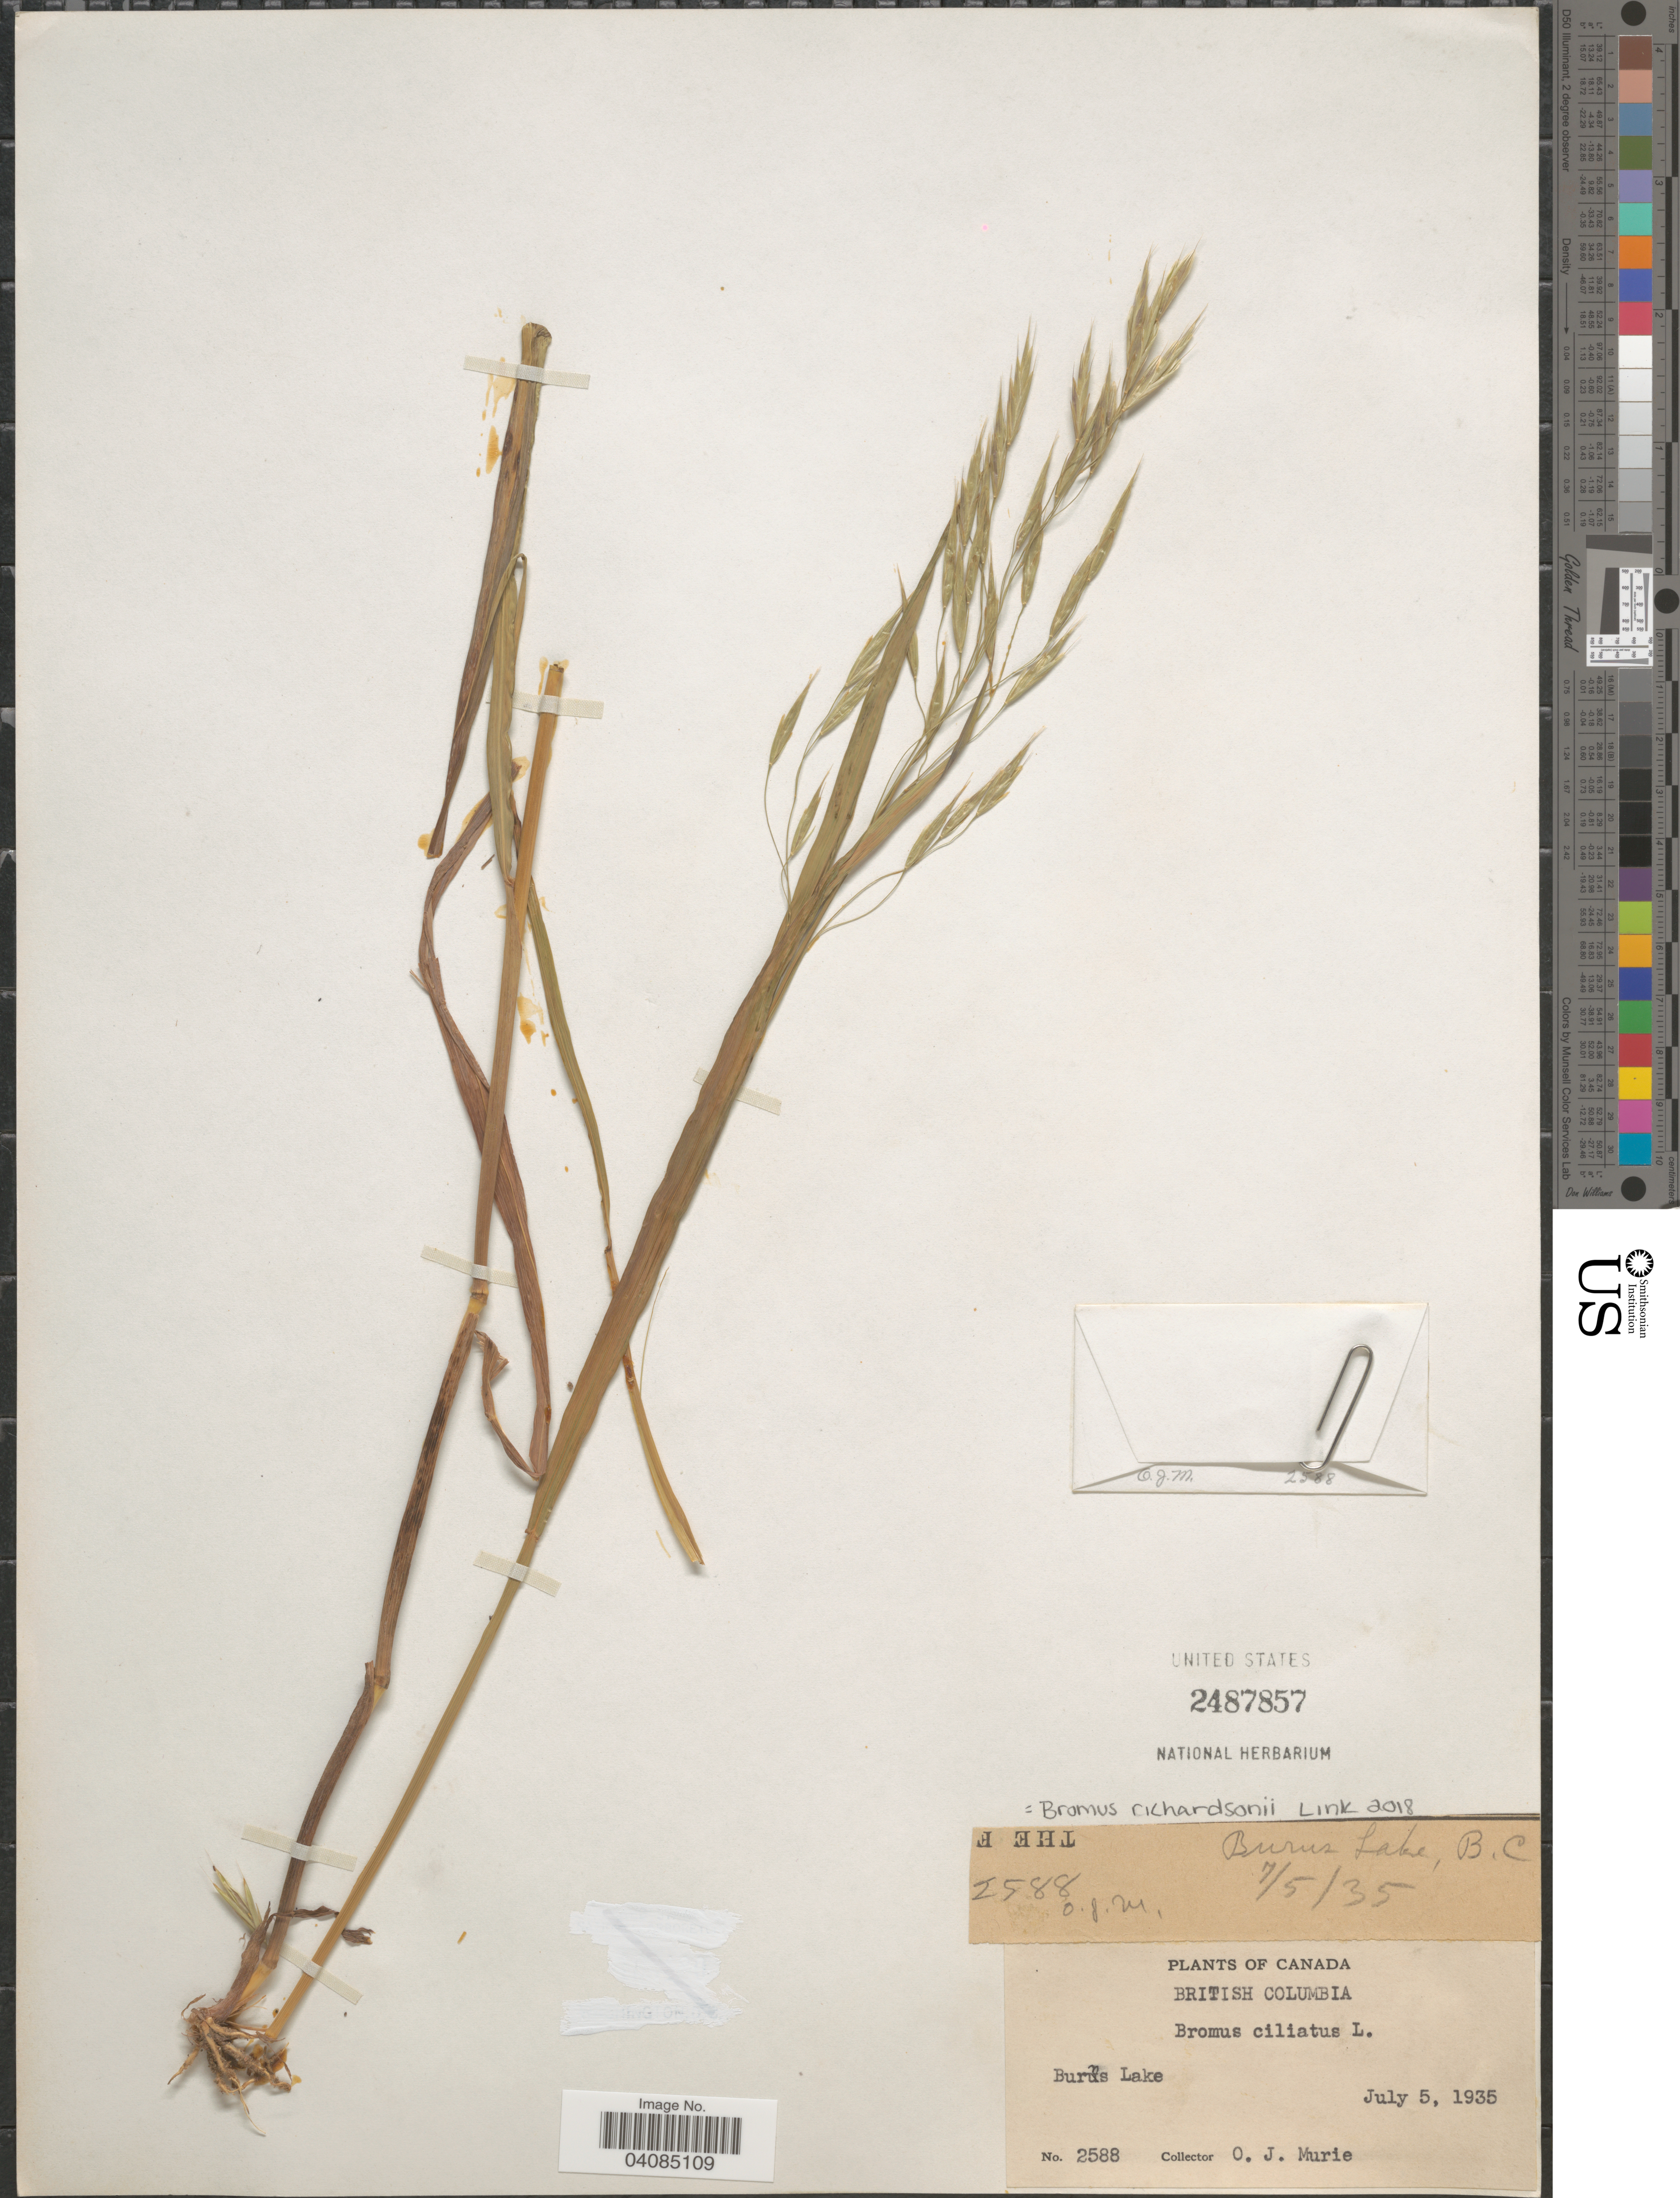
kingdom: Plantae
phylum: Tracheophyta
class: Liliopsida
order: Poales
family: Poaceae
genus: Bromus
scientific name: Bromus richardsonii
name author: Link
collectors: O. Murie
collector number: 2588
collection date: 1935-07-05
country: Canada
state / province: British Columbia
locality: Burns Lake.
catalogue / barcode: US 2487857